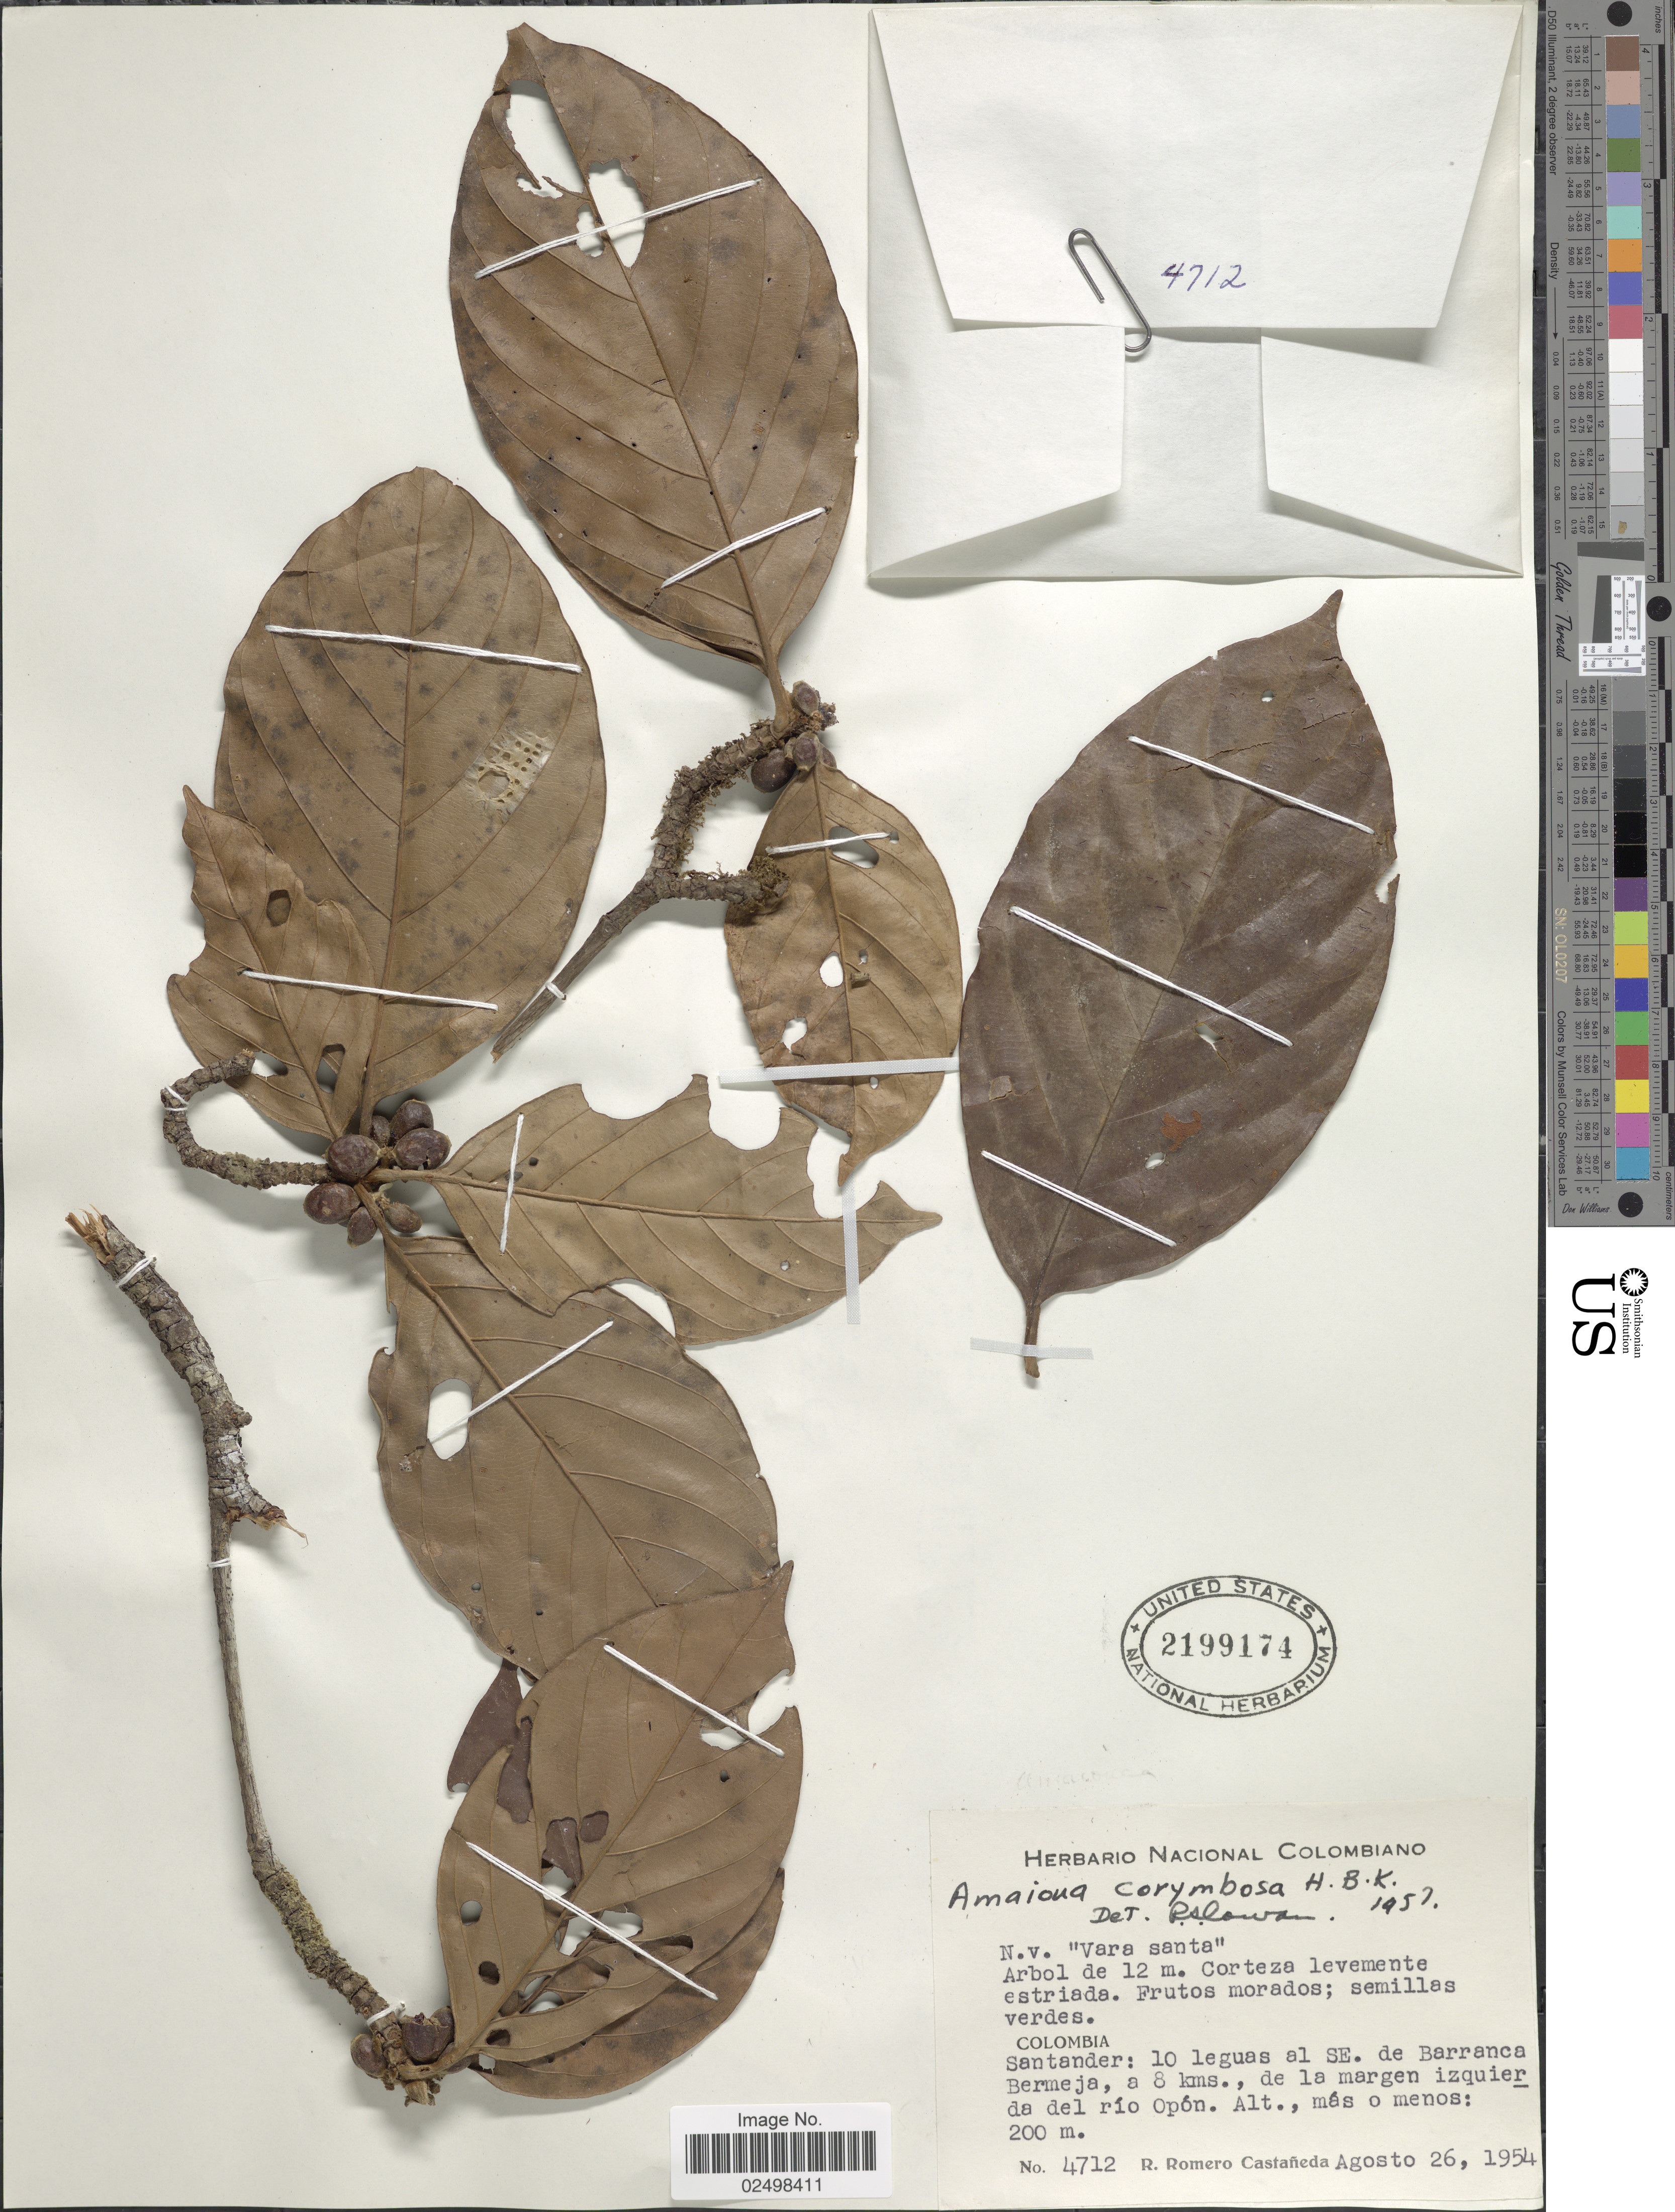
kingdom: Plantae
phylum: Tracheophyta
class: Magnoliopsida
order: Gentianales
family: Rubiaceae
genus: Amaioua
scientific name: Amaioua corymbosa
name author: Kunth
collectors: R. Romero Castañeda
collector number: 4712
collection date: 1954-08-26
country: Colombia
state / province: Santander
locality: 10 leguas al Se de Barranca Bermeja, a 8 kms., de la margen izquierda del rio Opon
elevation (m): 200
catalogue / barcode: US 2199174